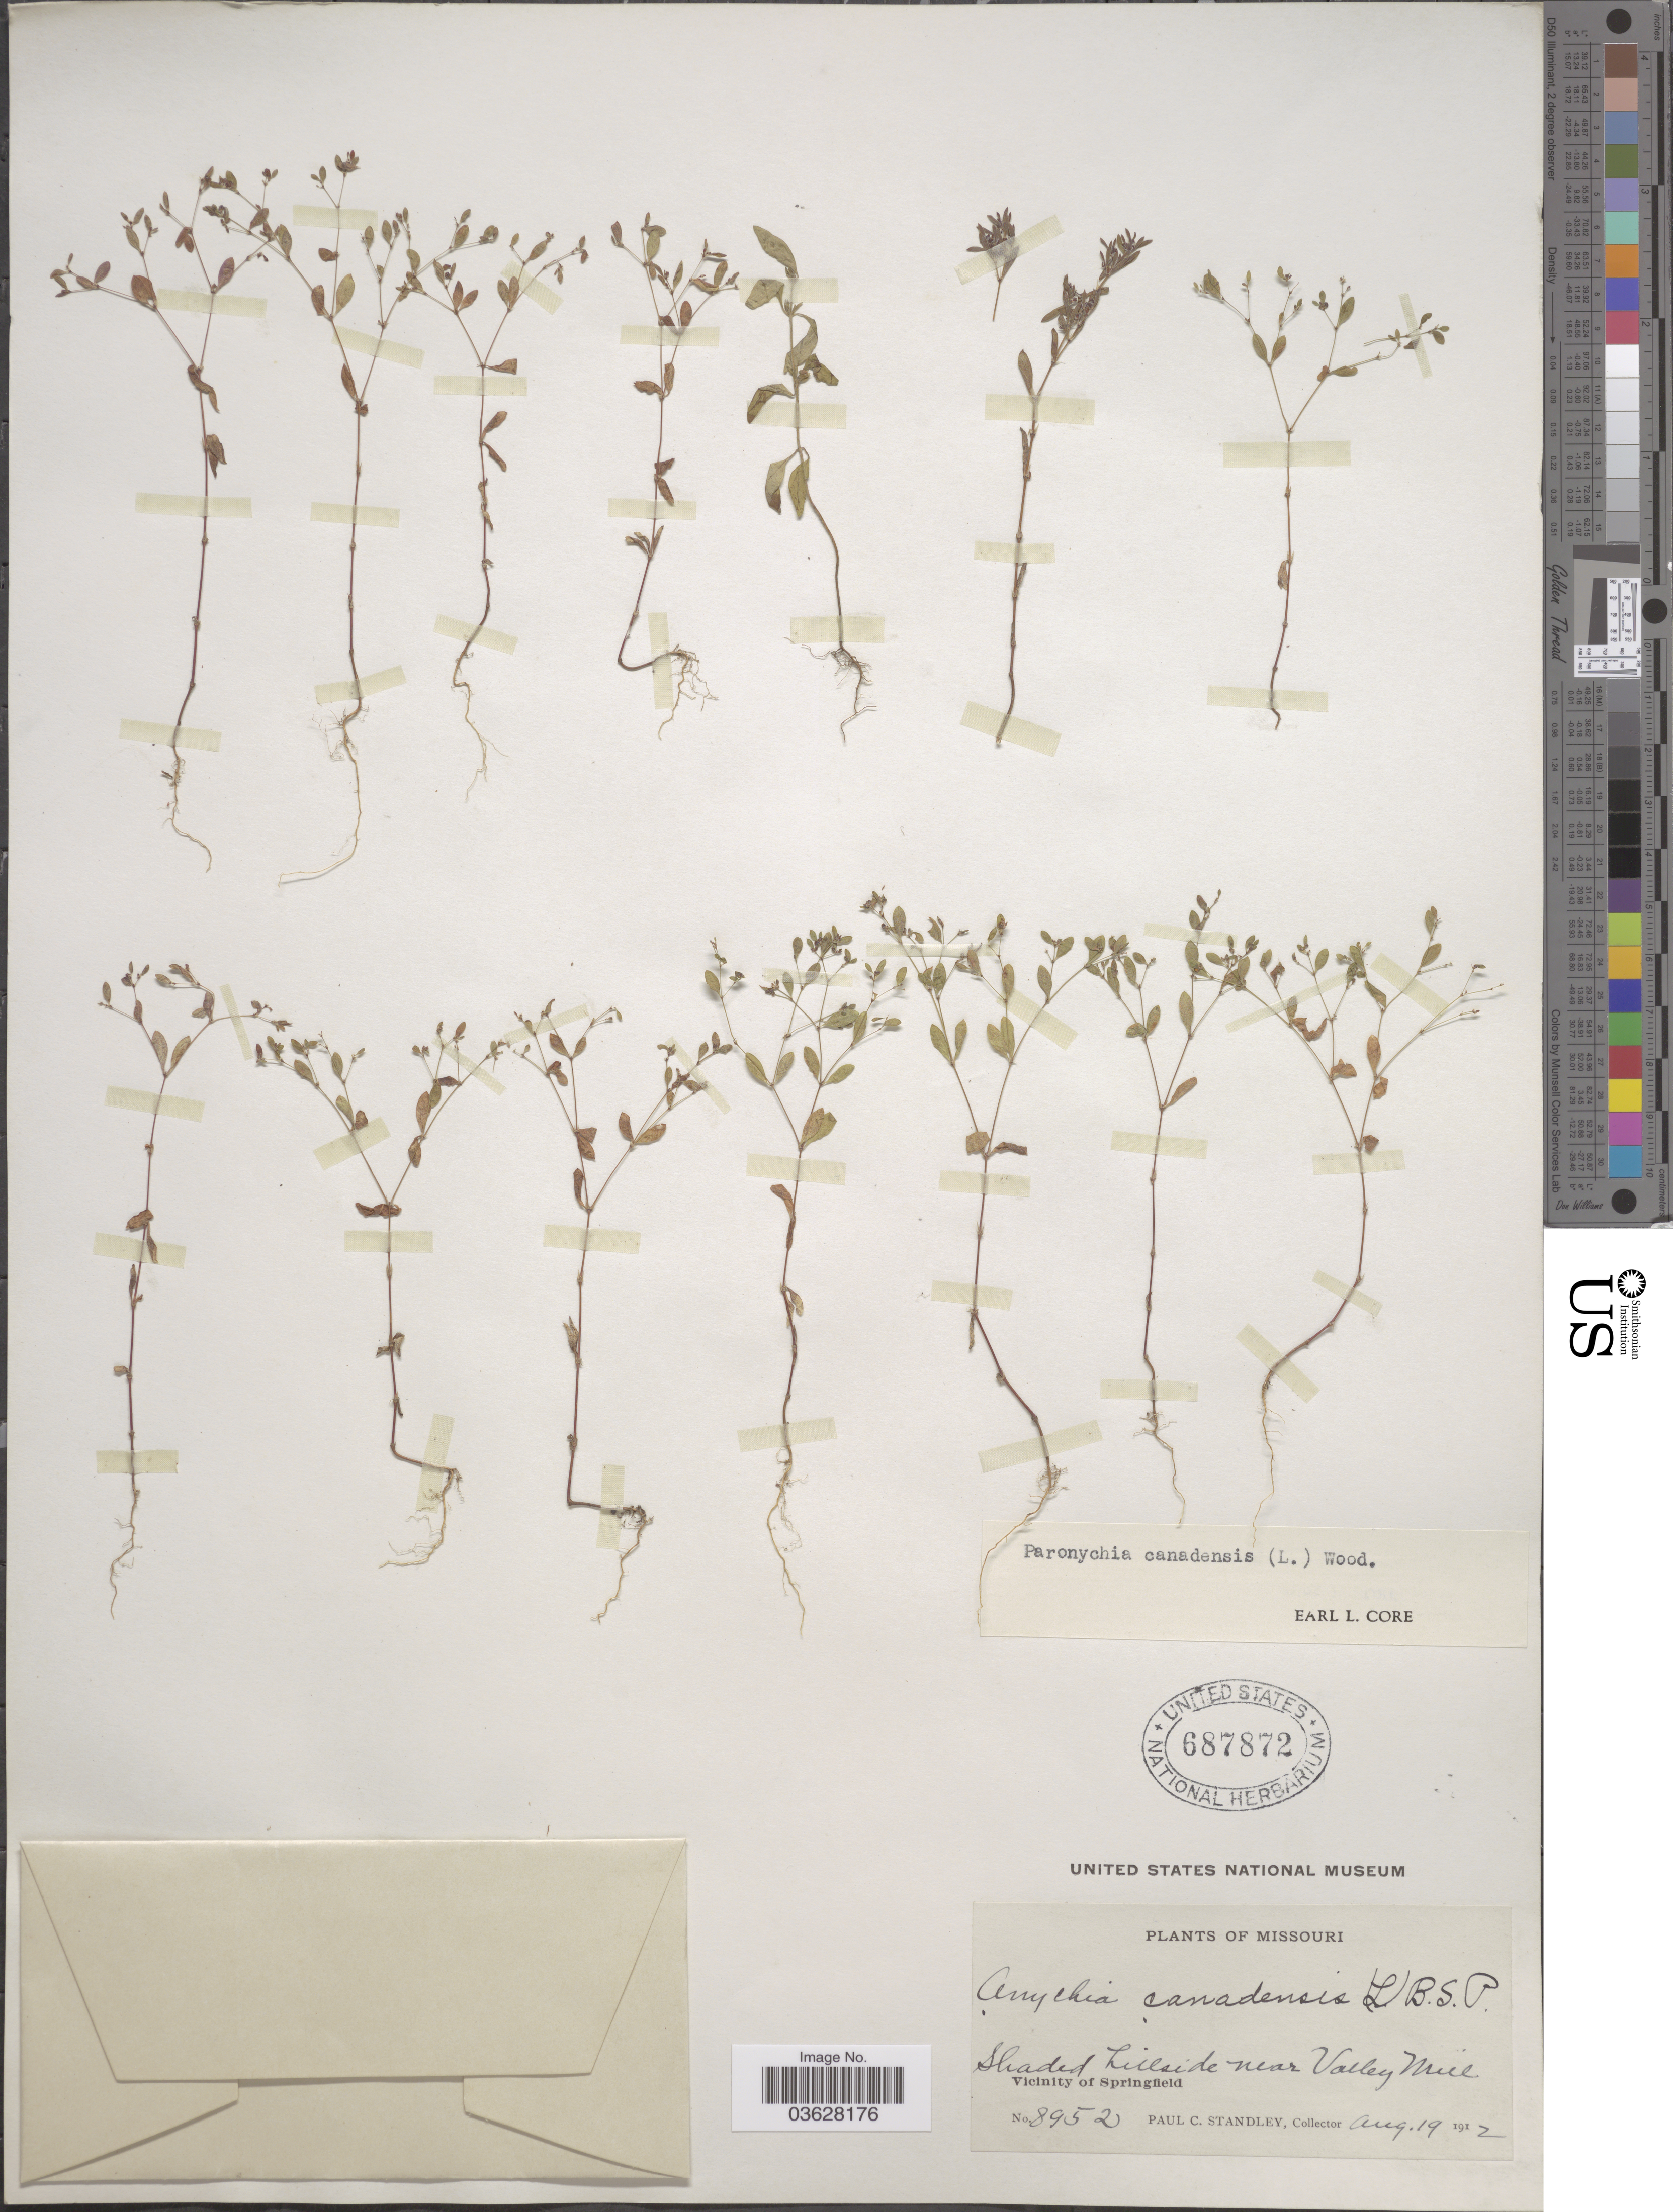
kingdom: Plantae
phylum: Tracheophyta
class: Magnoliopsida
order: Caryophyllales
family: Caryophyllaceae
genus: Paronychia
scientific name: Paronychia canadensis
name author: (L.) Alph. Wood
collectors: P. C. Standley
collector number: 8952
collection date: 1912-08-19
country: United States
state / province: Missouri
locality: Shaded hillside near Valley Mill. Vicinity of Springfield.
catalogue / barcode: US 687872